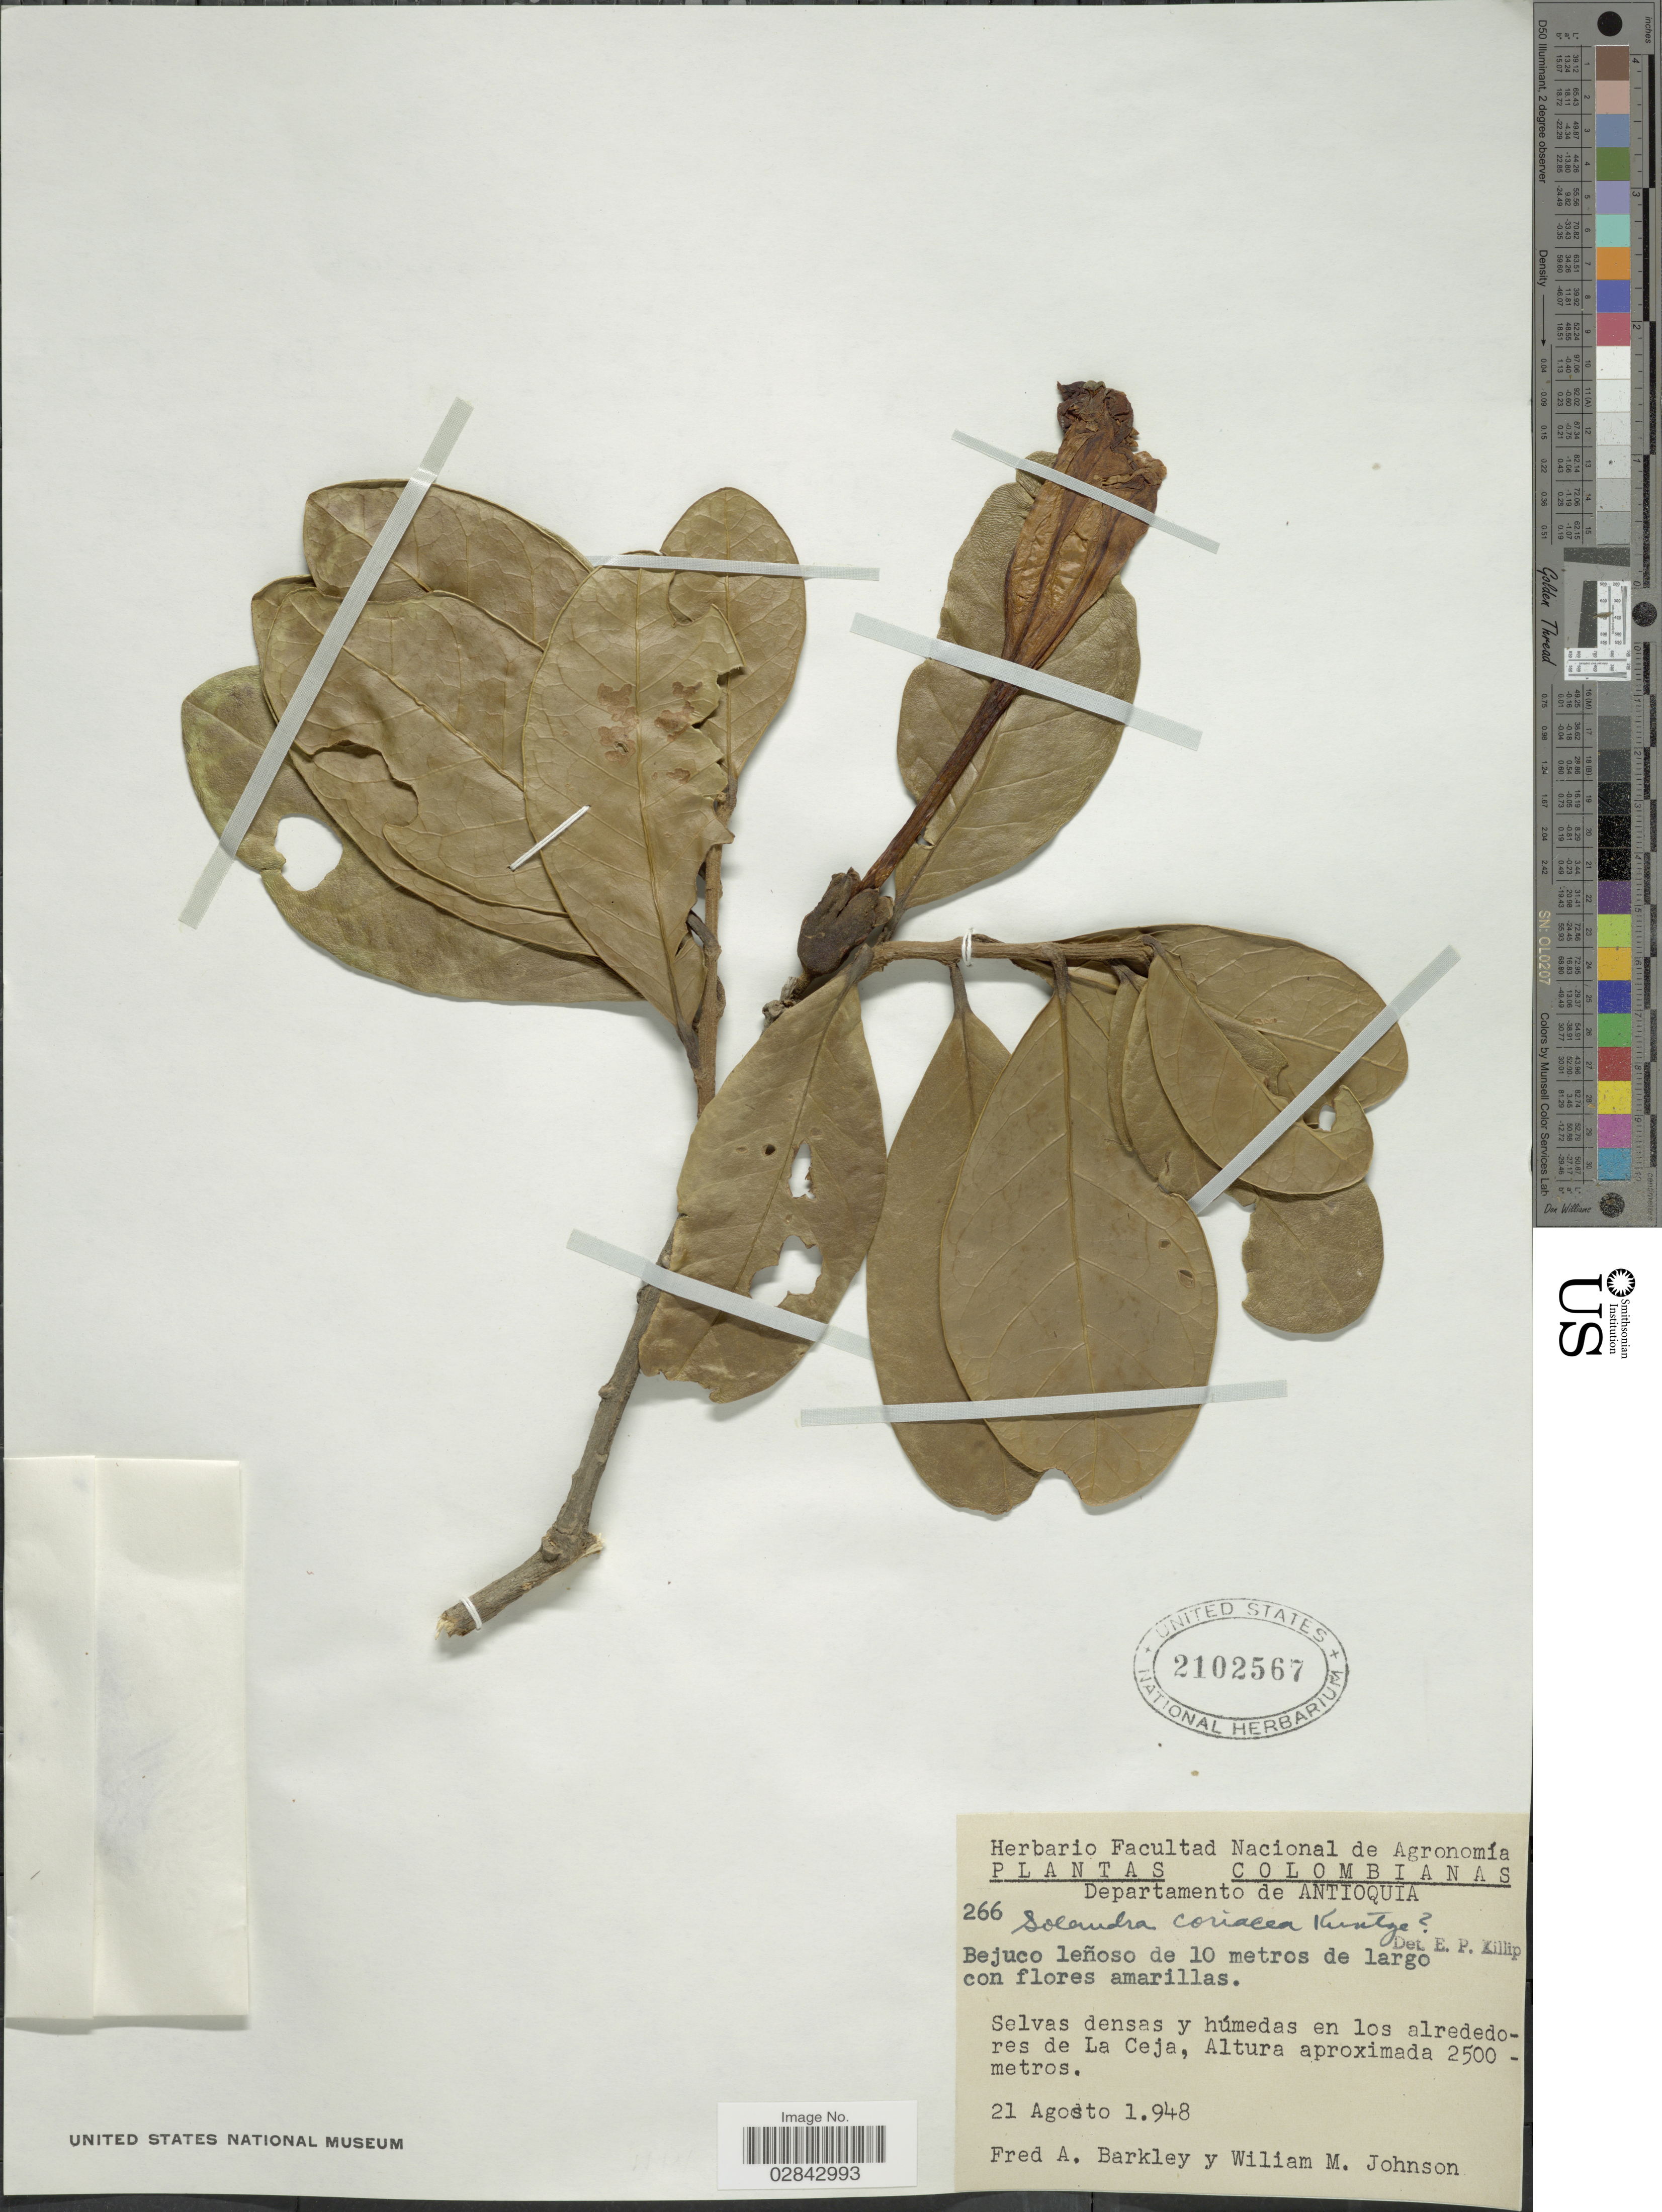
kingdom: Plantae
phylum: Tracheophyta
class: Magnoliopsida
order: Solanales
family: Solanaceae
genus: Schultesianthus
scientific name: Schultesianthus coriaceus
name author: (Kuntze) Hunz.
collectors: F. A. Barkley & W. M. Johnson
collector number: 26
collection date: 1948-08-21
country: Colombia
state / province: Antioquia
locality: Departamento de Antioquia. En los alrededores de La Ceja.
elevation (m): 2500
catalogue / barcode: US 2102567